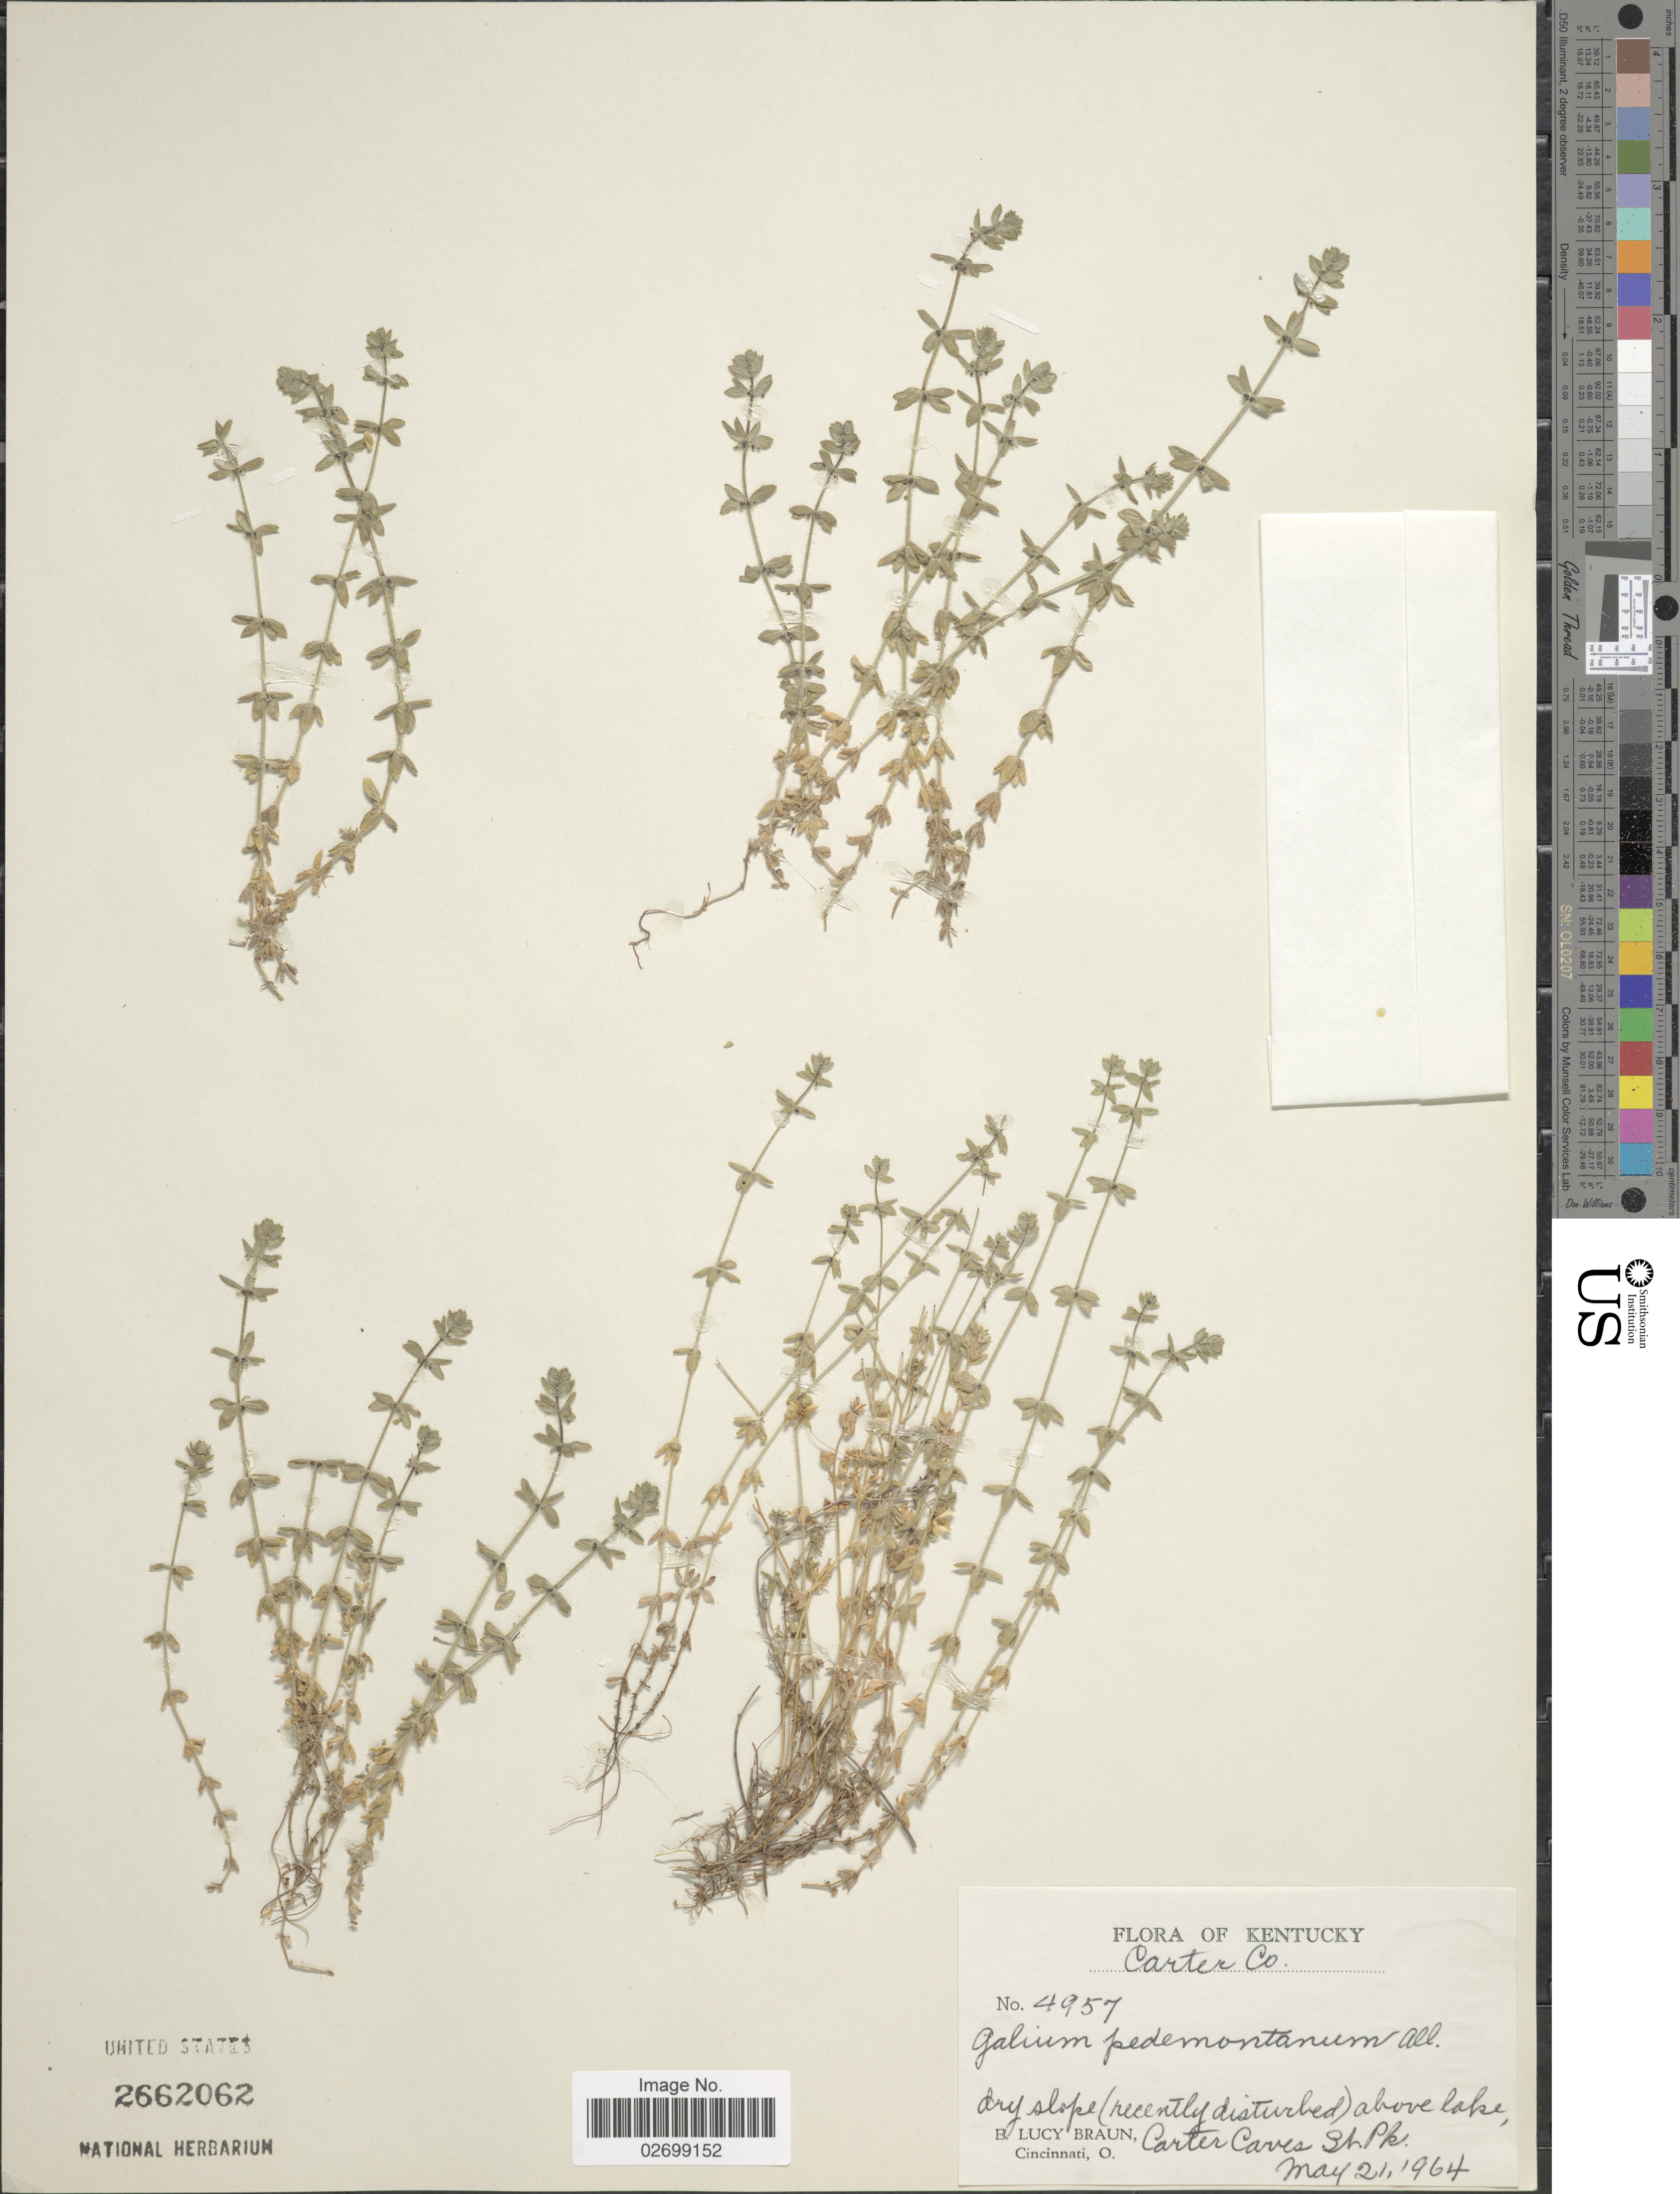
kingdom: Plantae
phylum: Tracheophyta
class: Magnoliopsida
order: Gentianales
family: Rubiaceae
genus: Cruciata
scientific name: Cruciata pedemontana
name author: (Bellardi) Ehrend.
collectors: E. L. Braun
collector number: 4957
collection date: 1964-05-21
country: United States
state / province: Kentucky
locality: Carter Co., dry slope (recently disturbed) above lake, Carter Caves, St. Pk.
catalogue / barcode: US 2662062